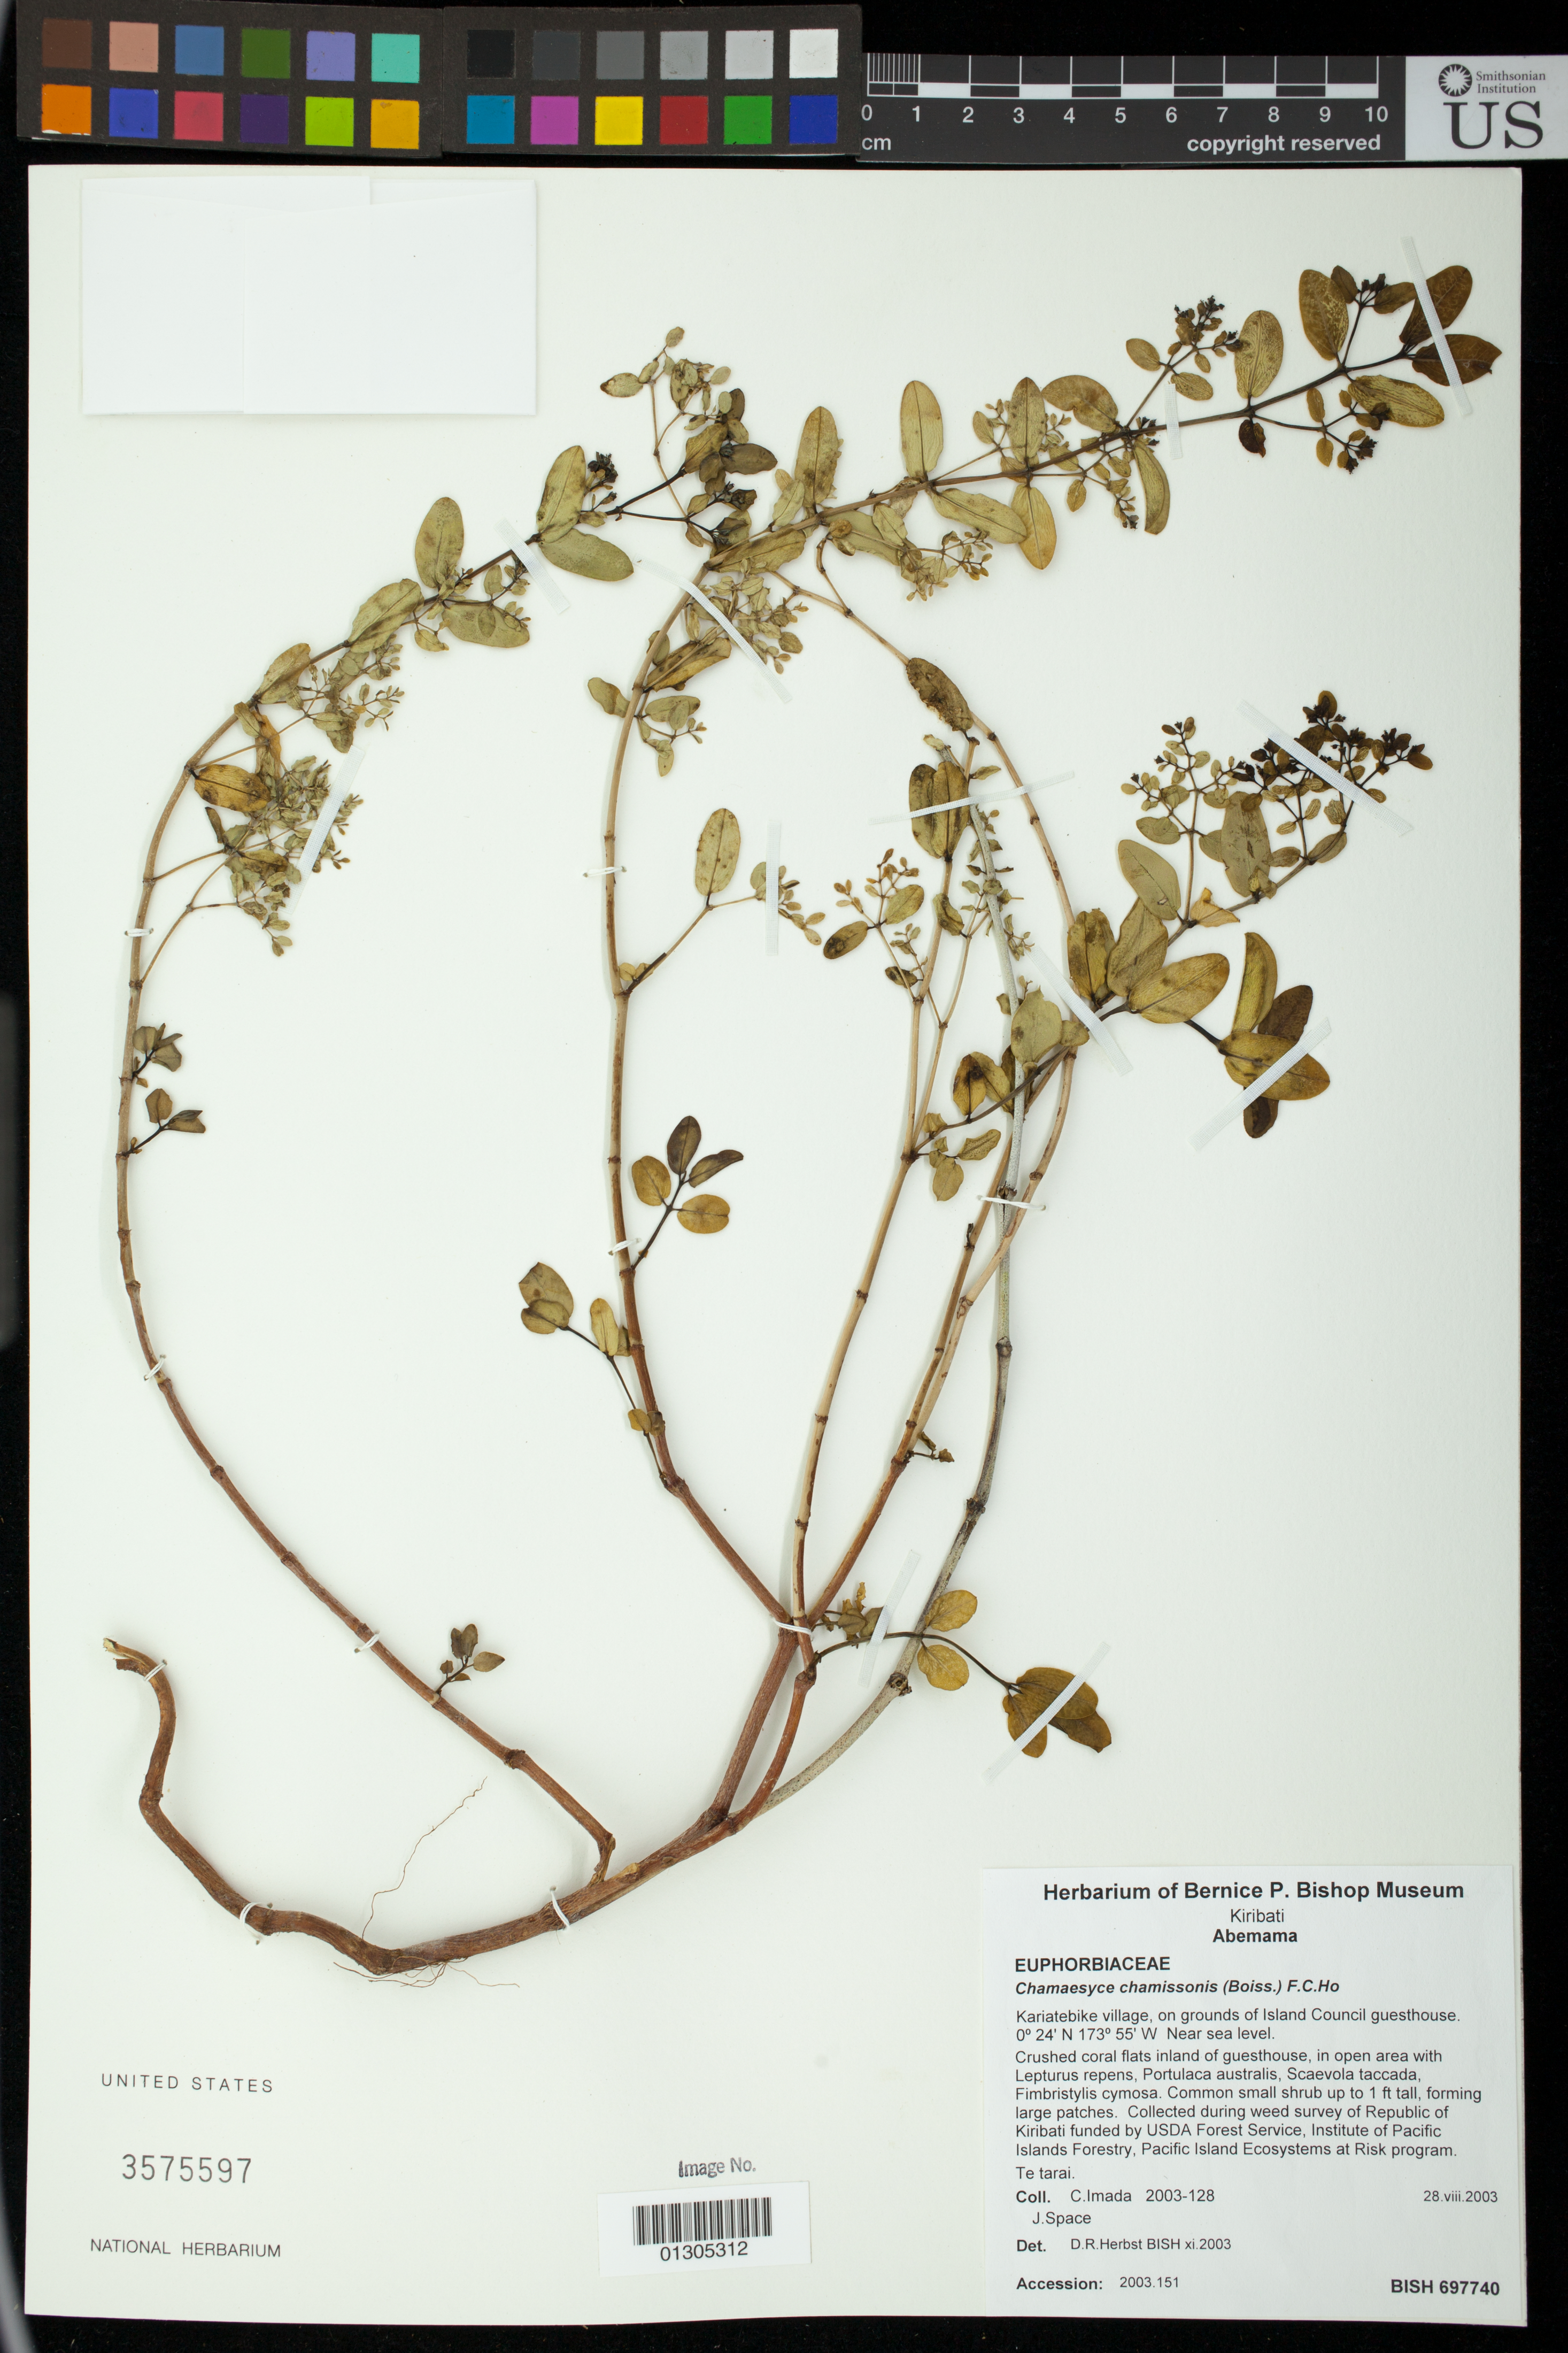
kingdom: Plantae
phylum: Tracheophyta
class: Magnoliopsida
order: Malpighiales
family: Euphorbiaceae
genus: Euphorbia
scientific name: Euphorbia chamissonis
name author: (Klotzsch ex Klotzsch & Garcke) Boiss.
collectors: C. Imada & J. Space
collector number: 2003-128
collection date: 2003-08-28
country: Kiribati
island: Abemama Atoll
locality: Abemama, Kariatebike village, on grounds of Island Council guesthouse.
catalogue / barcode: US 3575597